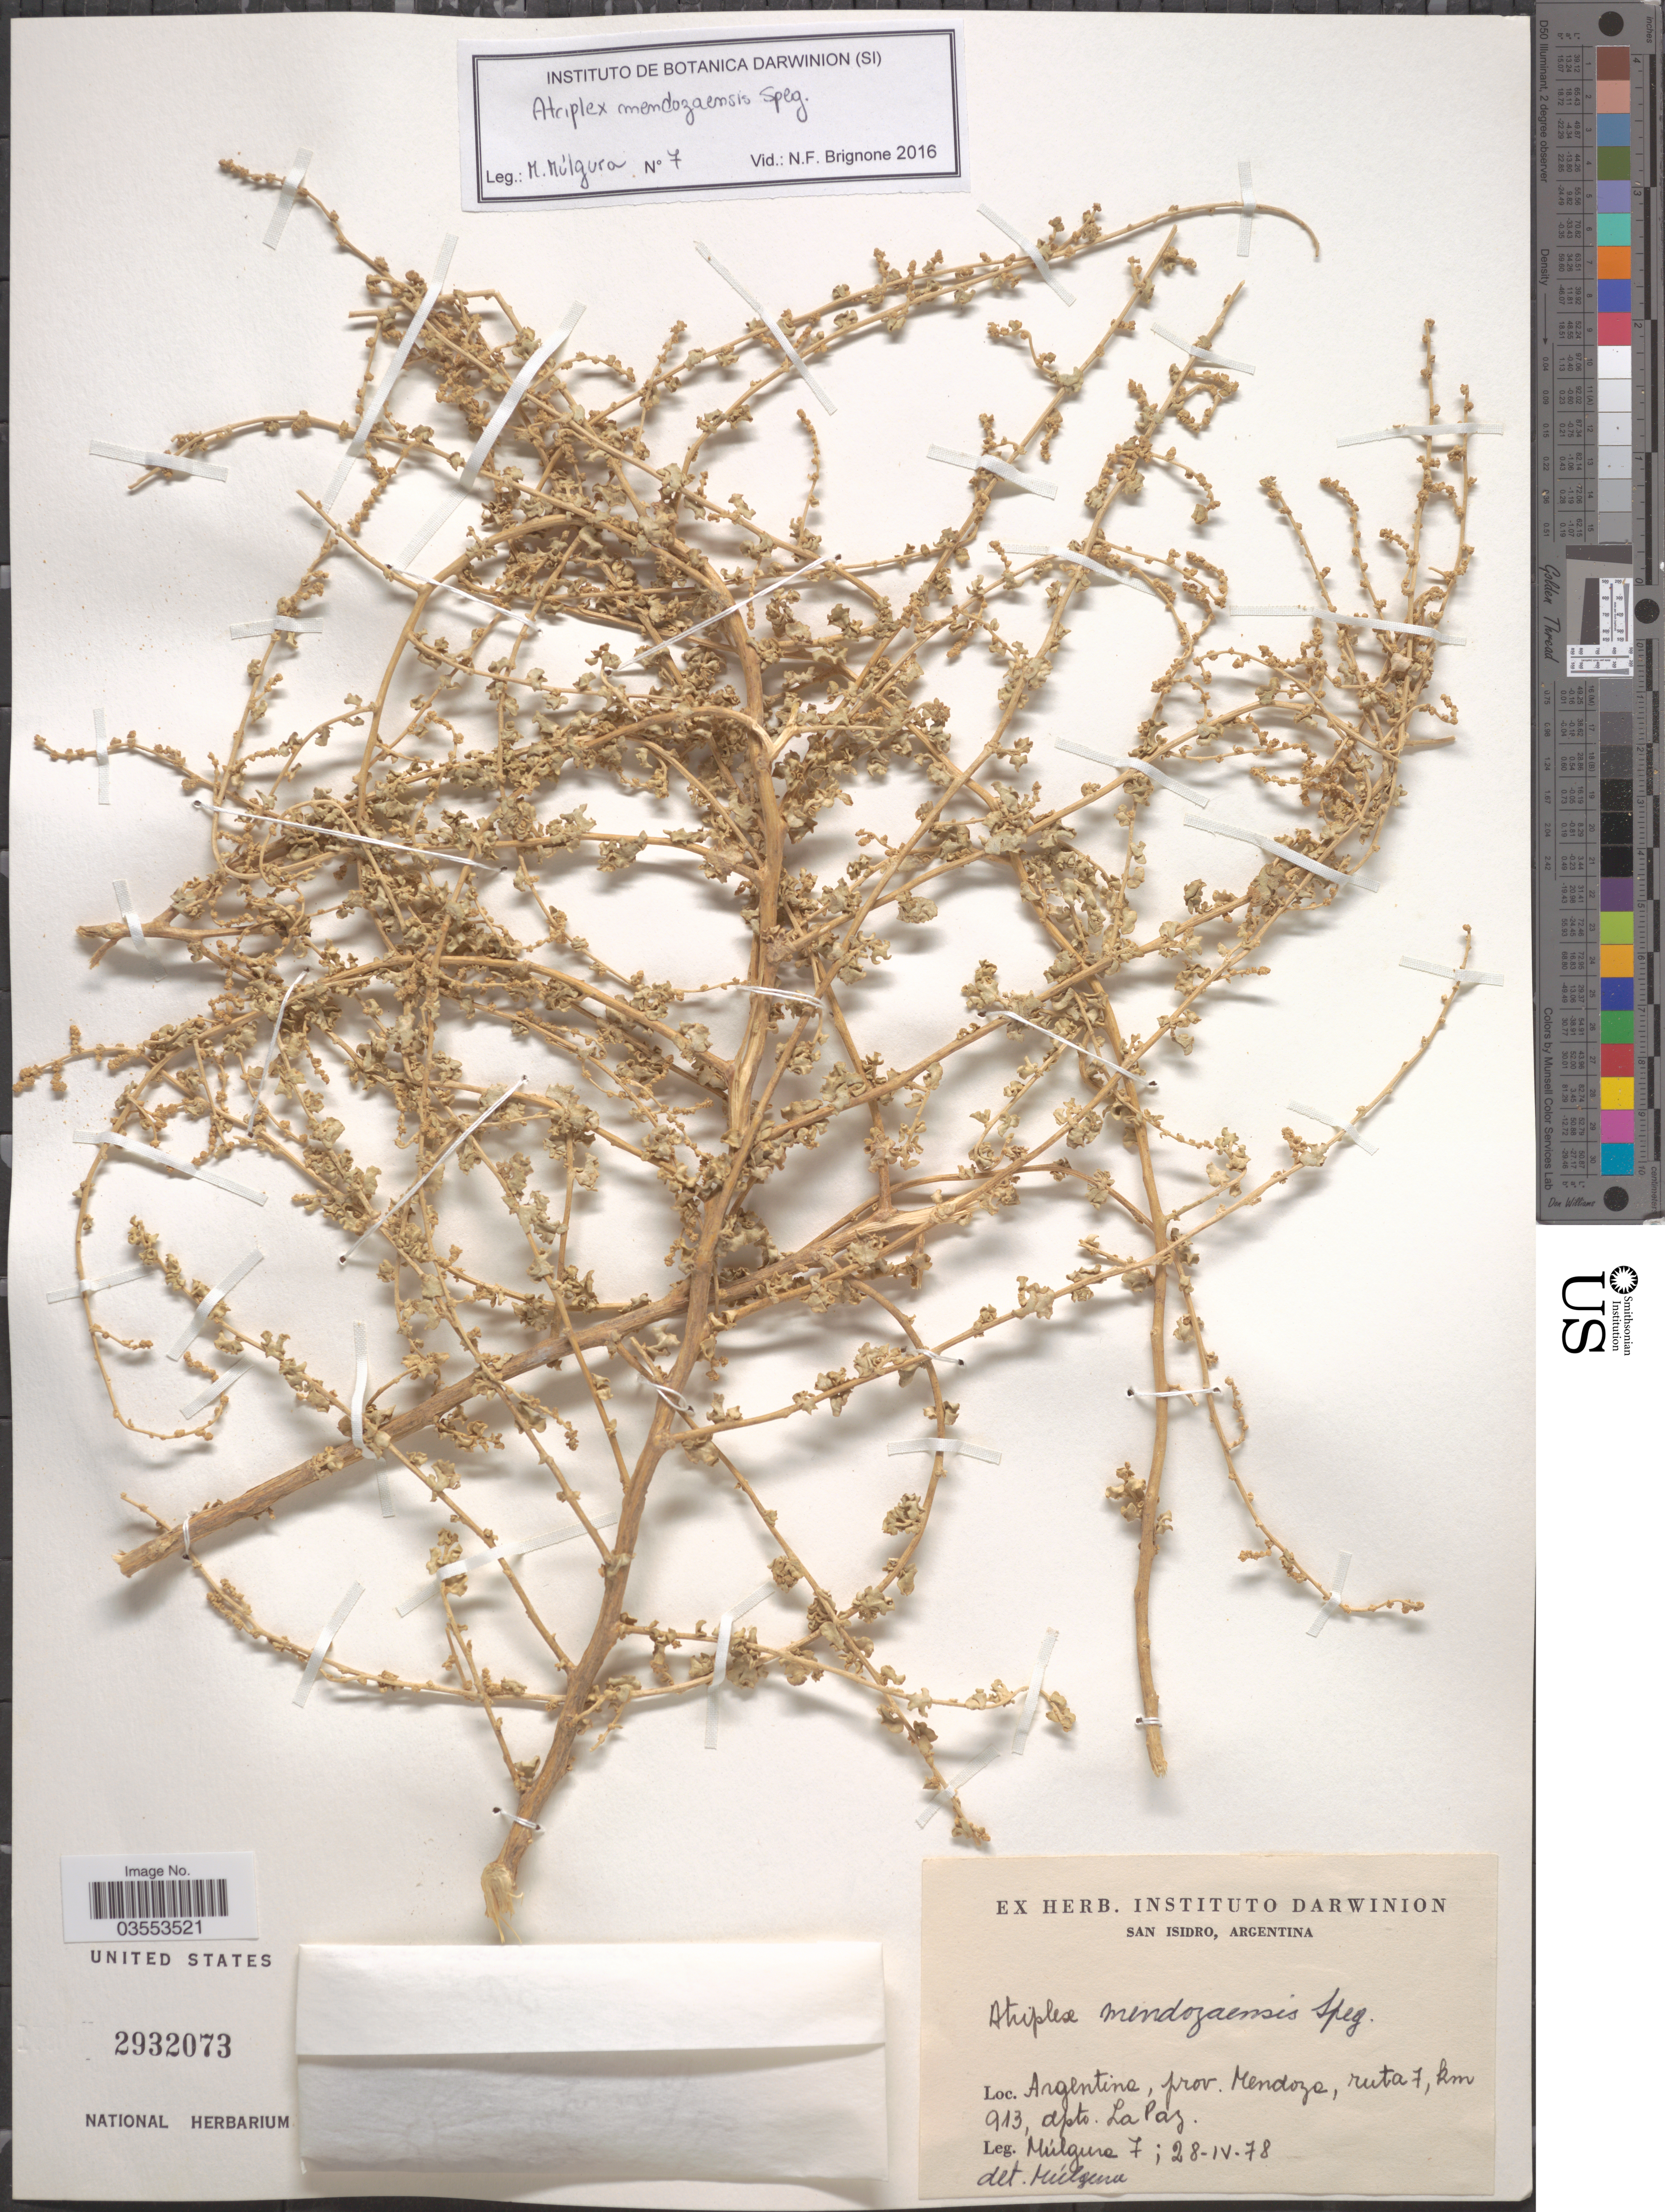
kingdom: Plantae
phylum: Tracheophyta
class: Magnoliopsida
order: Caryophyllales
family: Amaranthaceae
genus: Atriplex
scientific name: Atriplex mendozaensis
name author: Speg.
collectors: Múlgura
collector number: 7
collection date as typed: Transcribed d/m/y: 28/4/78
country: Argentina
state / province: Mendoza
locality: Ruta 7, km 913, dpto. La Paz.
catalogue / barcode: US 2932073